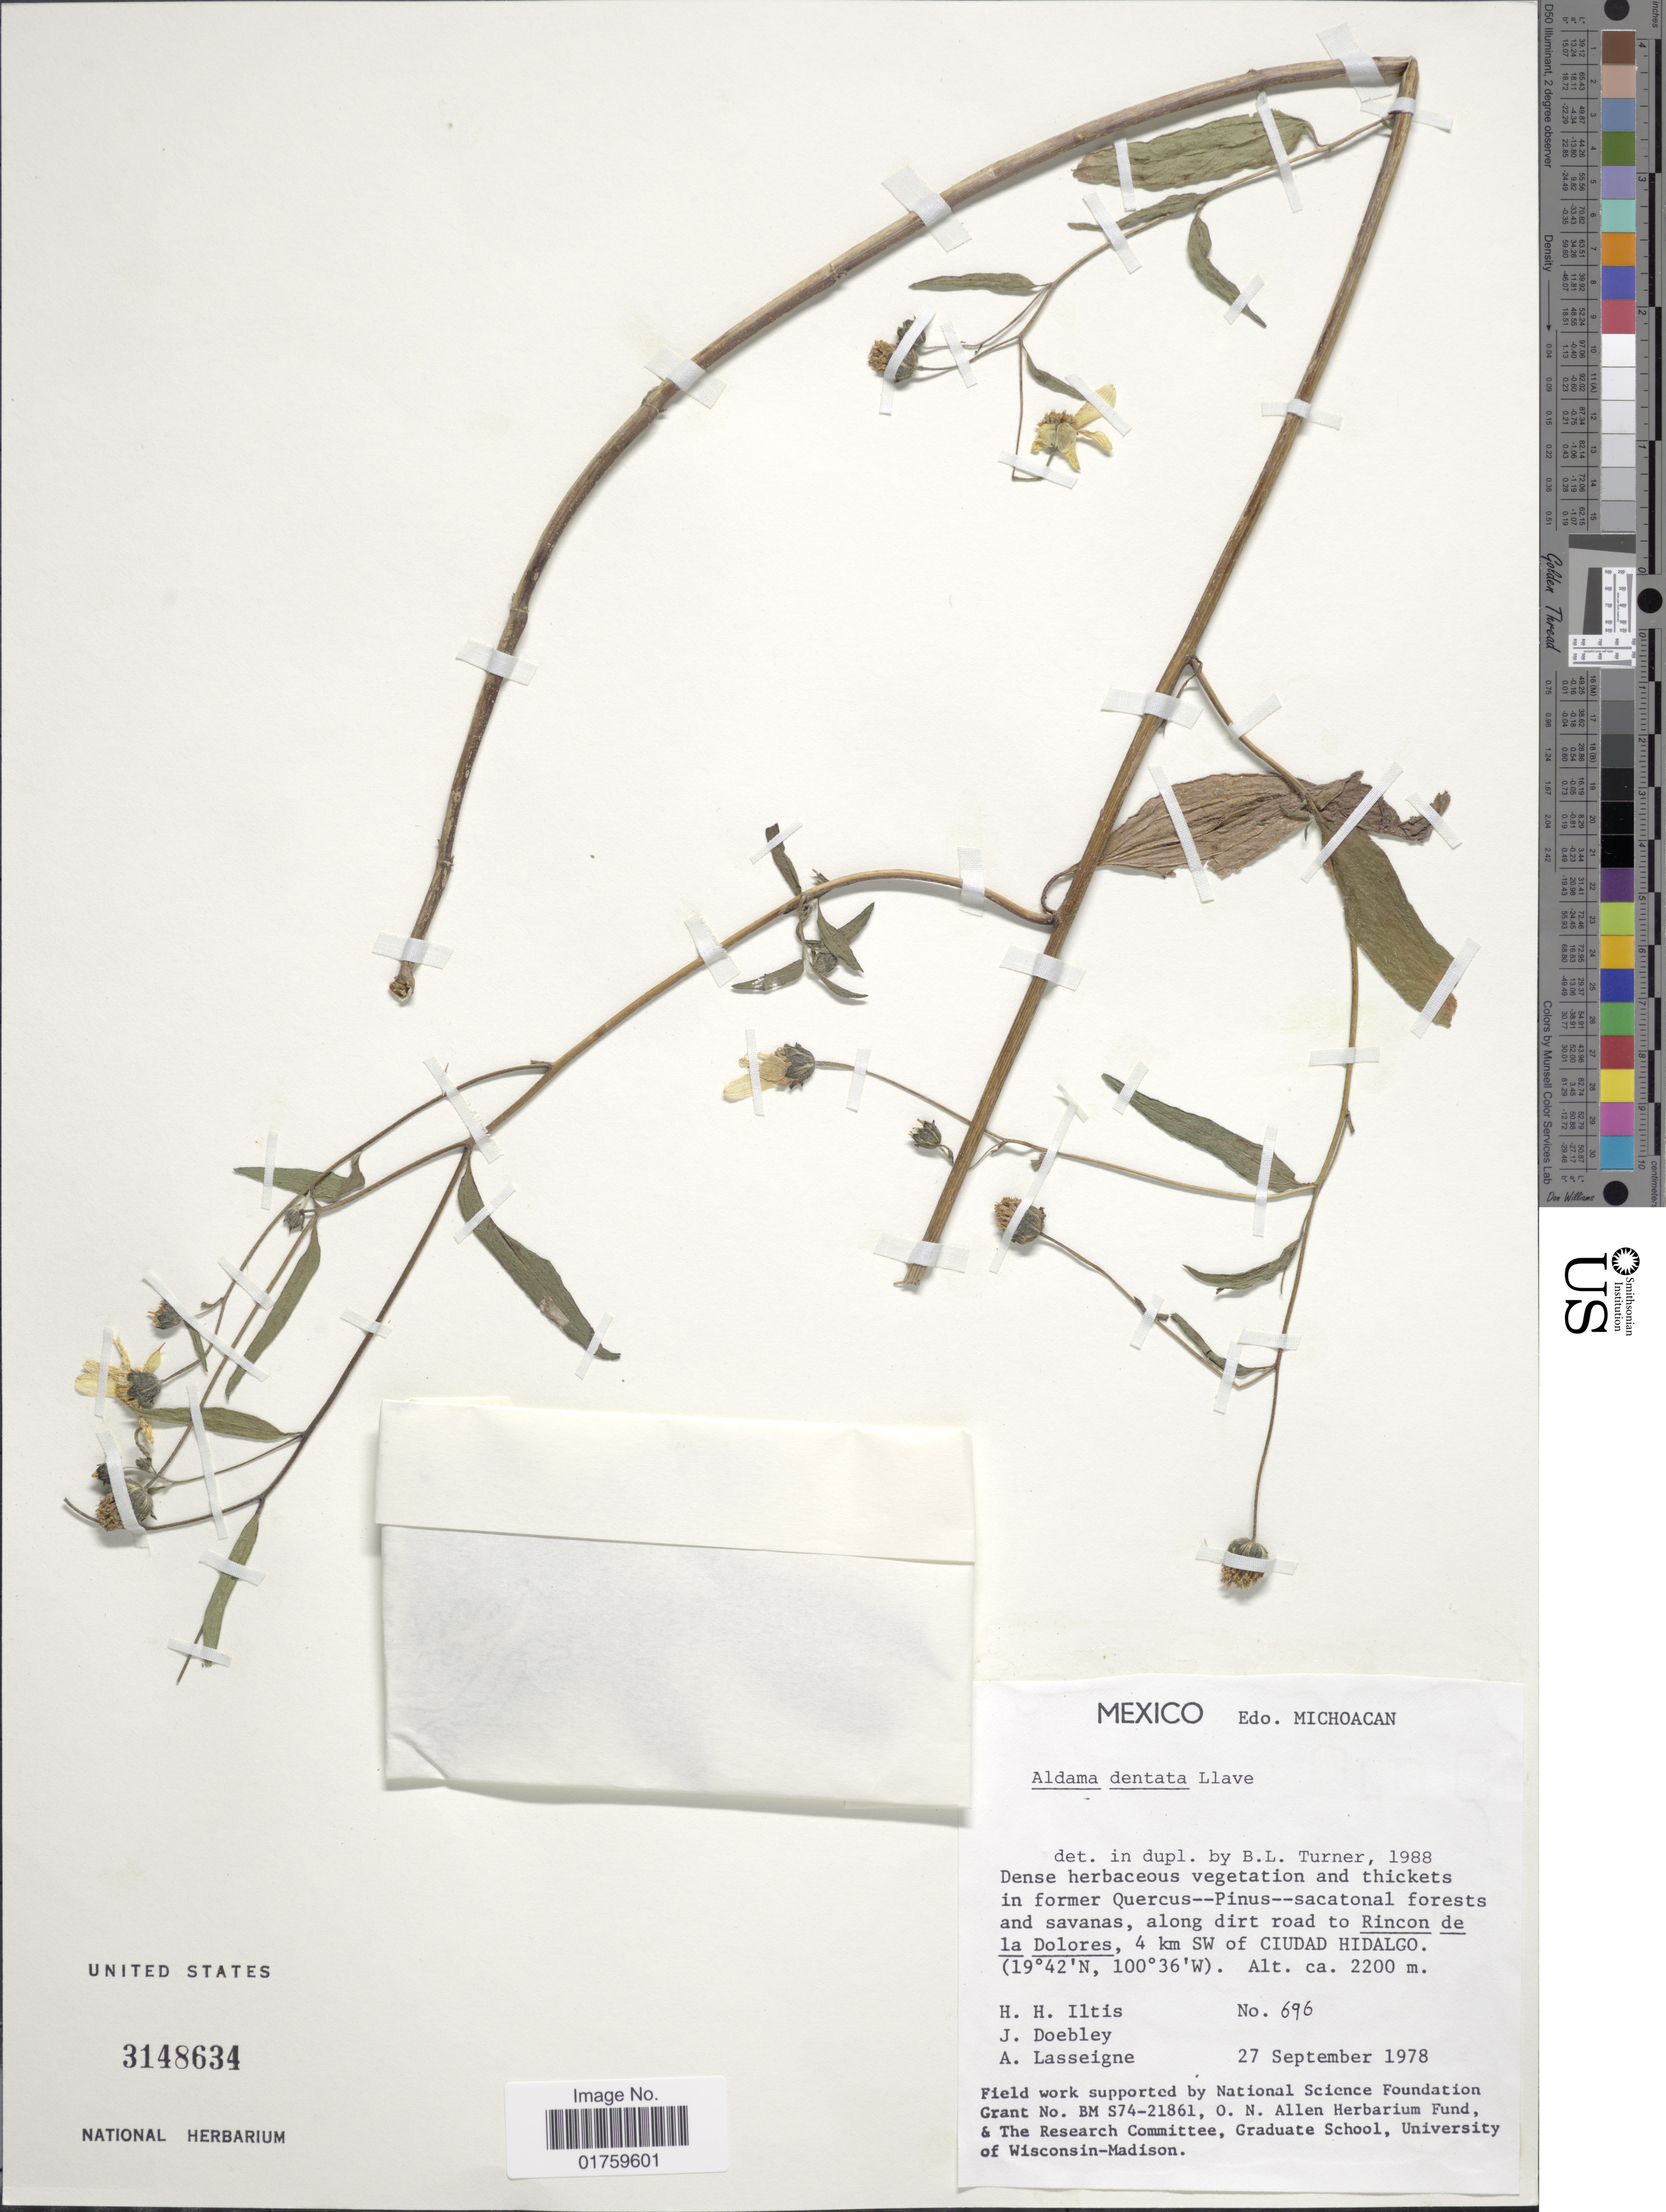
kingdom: Plantae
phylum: Tracheophyta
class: Magnoliopsida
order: Asterales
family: Asteraceae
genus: Aldama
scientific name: Aldama dentata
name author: La Llave ex La Llave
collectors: H. H. Iltis, J. F. Doebley & A. Lasseigne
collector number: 696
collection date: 1978-09-27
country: Mexico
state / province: Michoacán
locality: Along dirt road to Rincon de la Dolores, 4 km SW of Ciudad Hidalgo.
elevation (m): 2200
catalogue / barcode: US 3148634